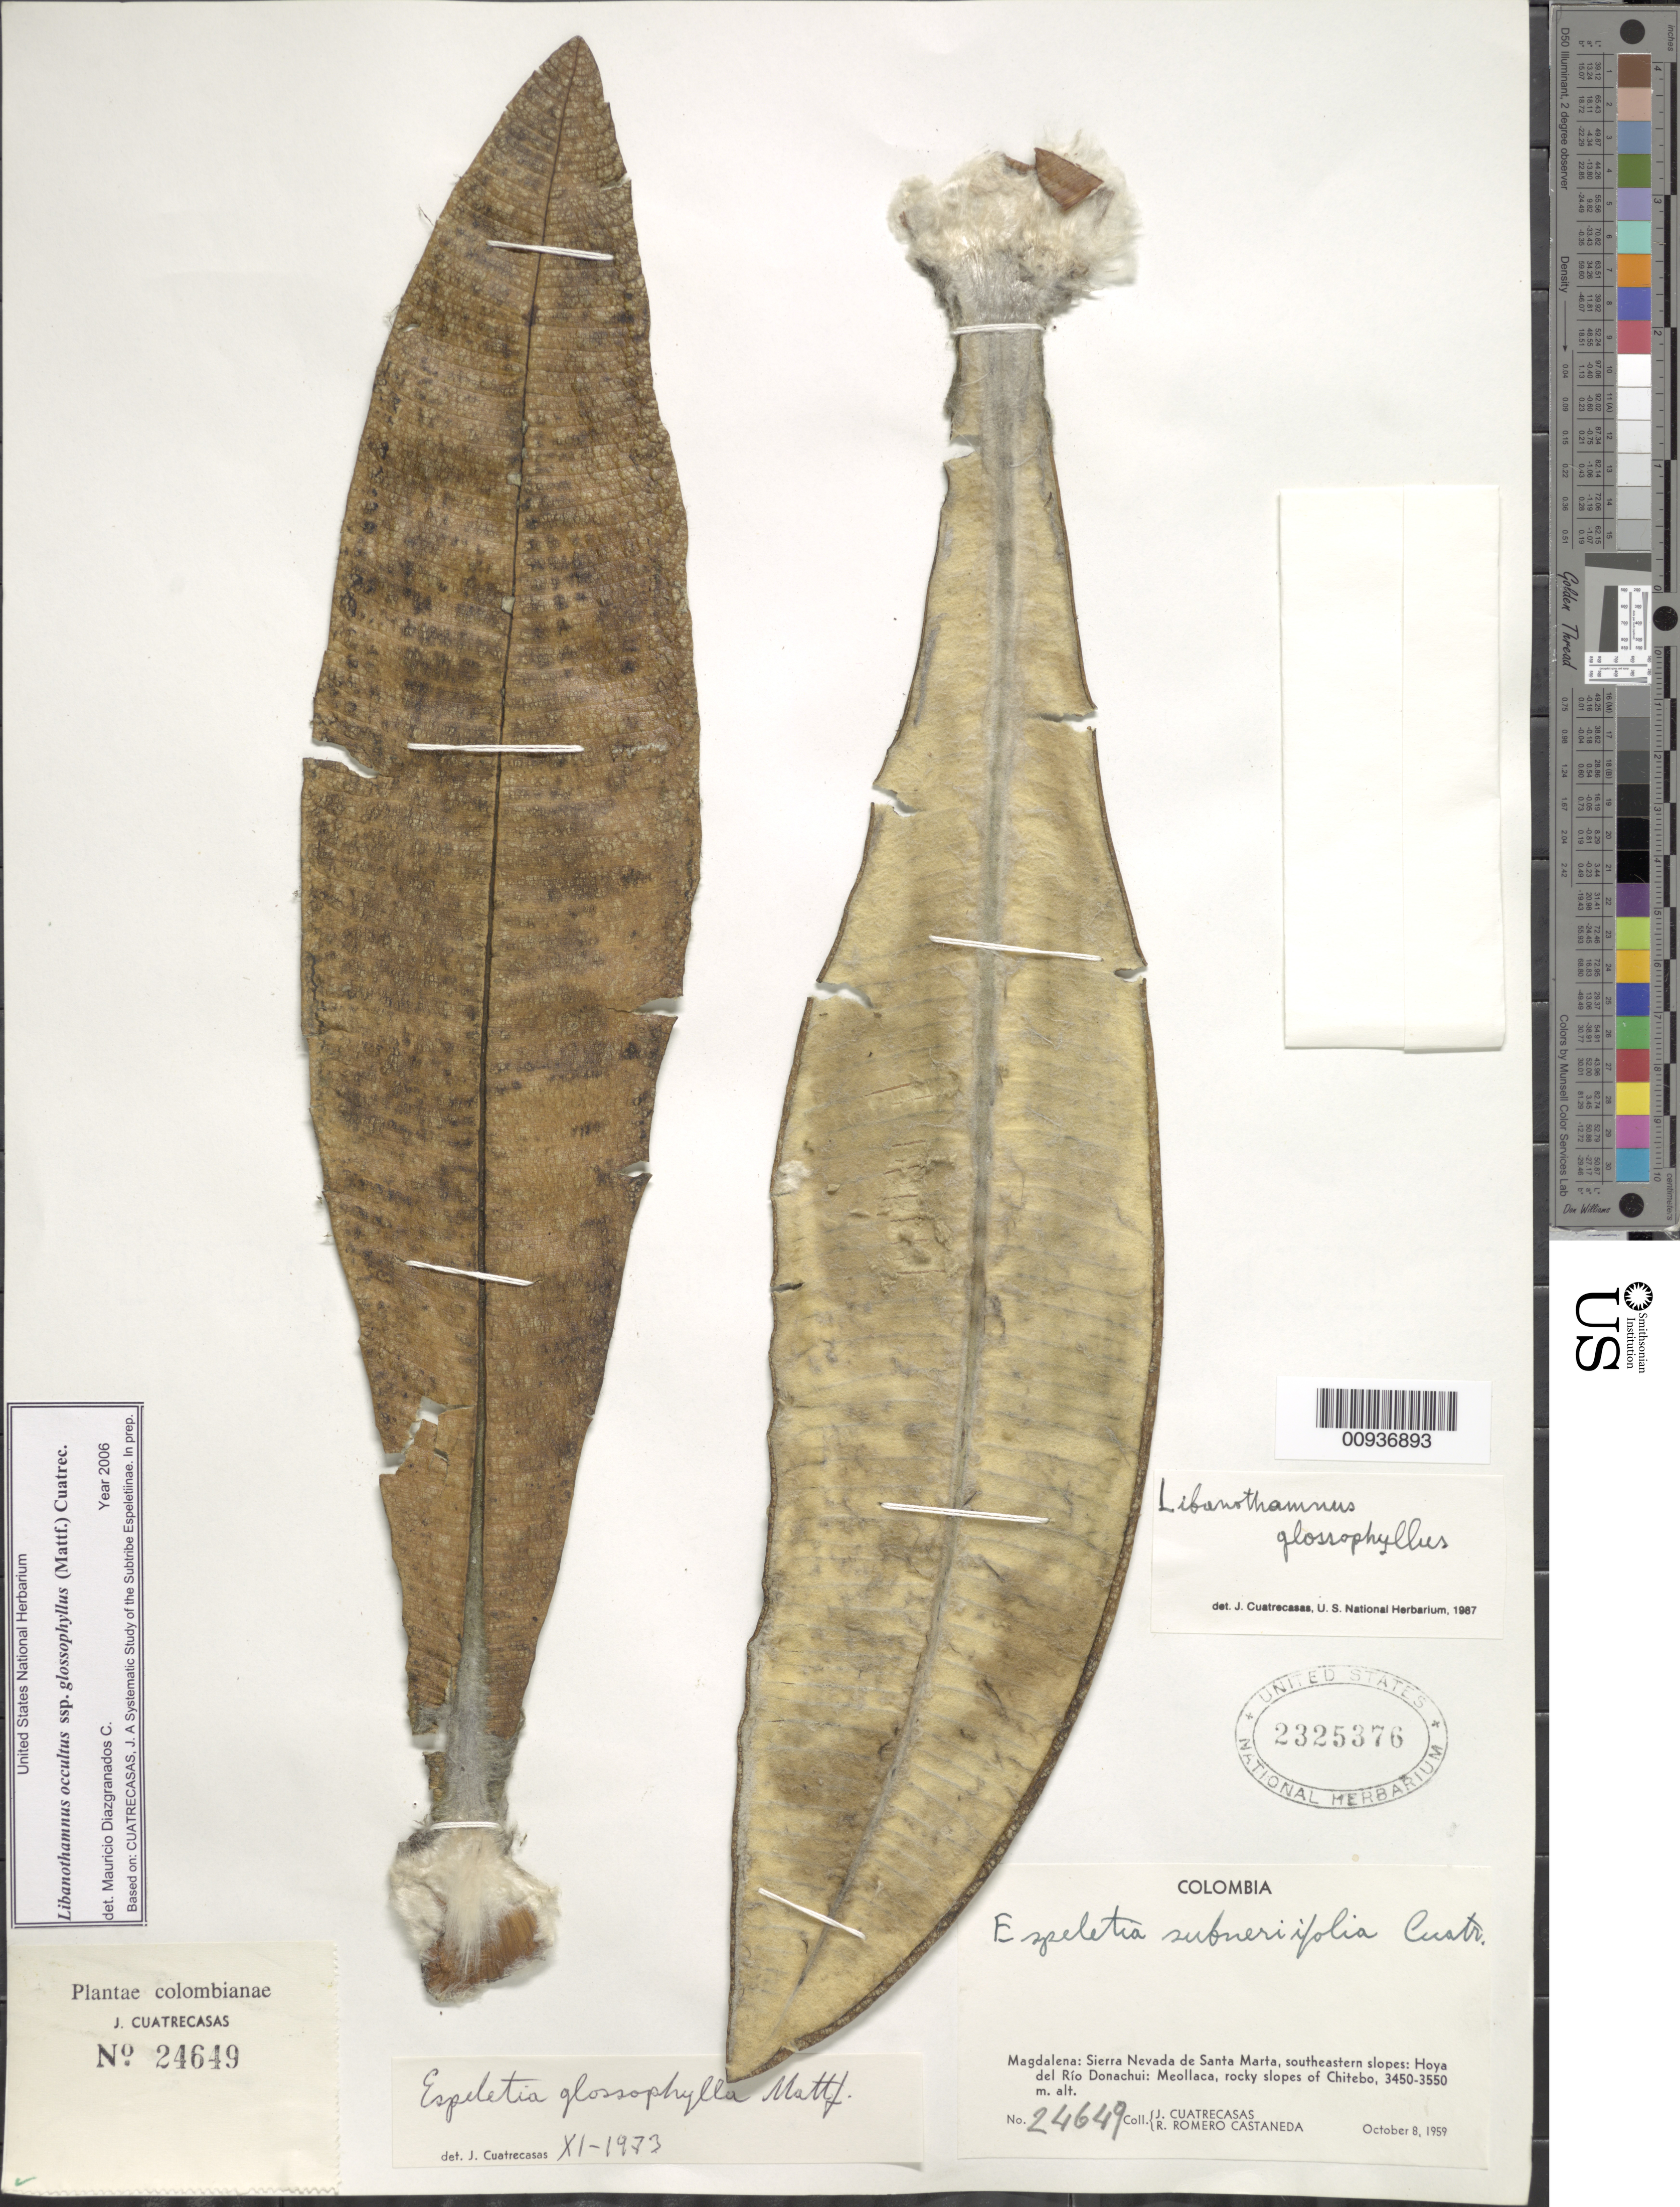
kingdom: Plantae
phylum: Tracheophyta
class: Magnoliopsida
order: Asterales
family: Asteraceae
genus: Libanothamnus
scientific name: Libanothamnus occultus subsp. glossophyllus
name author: (Mattf.) Cuatrec.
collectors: J. Cuatrecasas & R. Romero Castañeda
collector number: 24649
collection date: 1959-10-08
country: Colombia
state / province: Magdalena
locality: Sierra Nevada de Santa Marta, southeastern slopes, Hoya del Rio Donachui, Meollaca, rocky slopes of Chitebo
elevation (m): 3450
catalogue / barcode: US 2325376